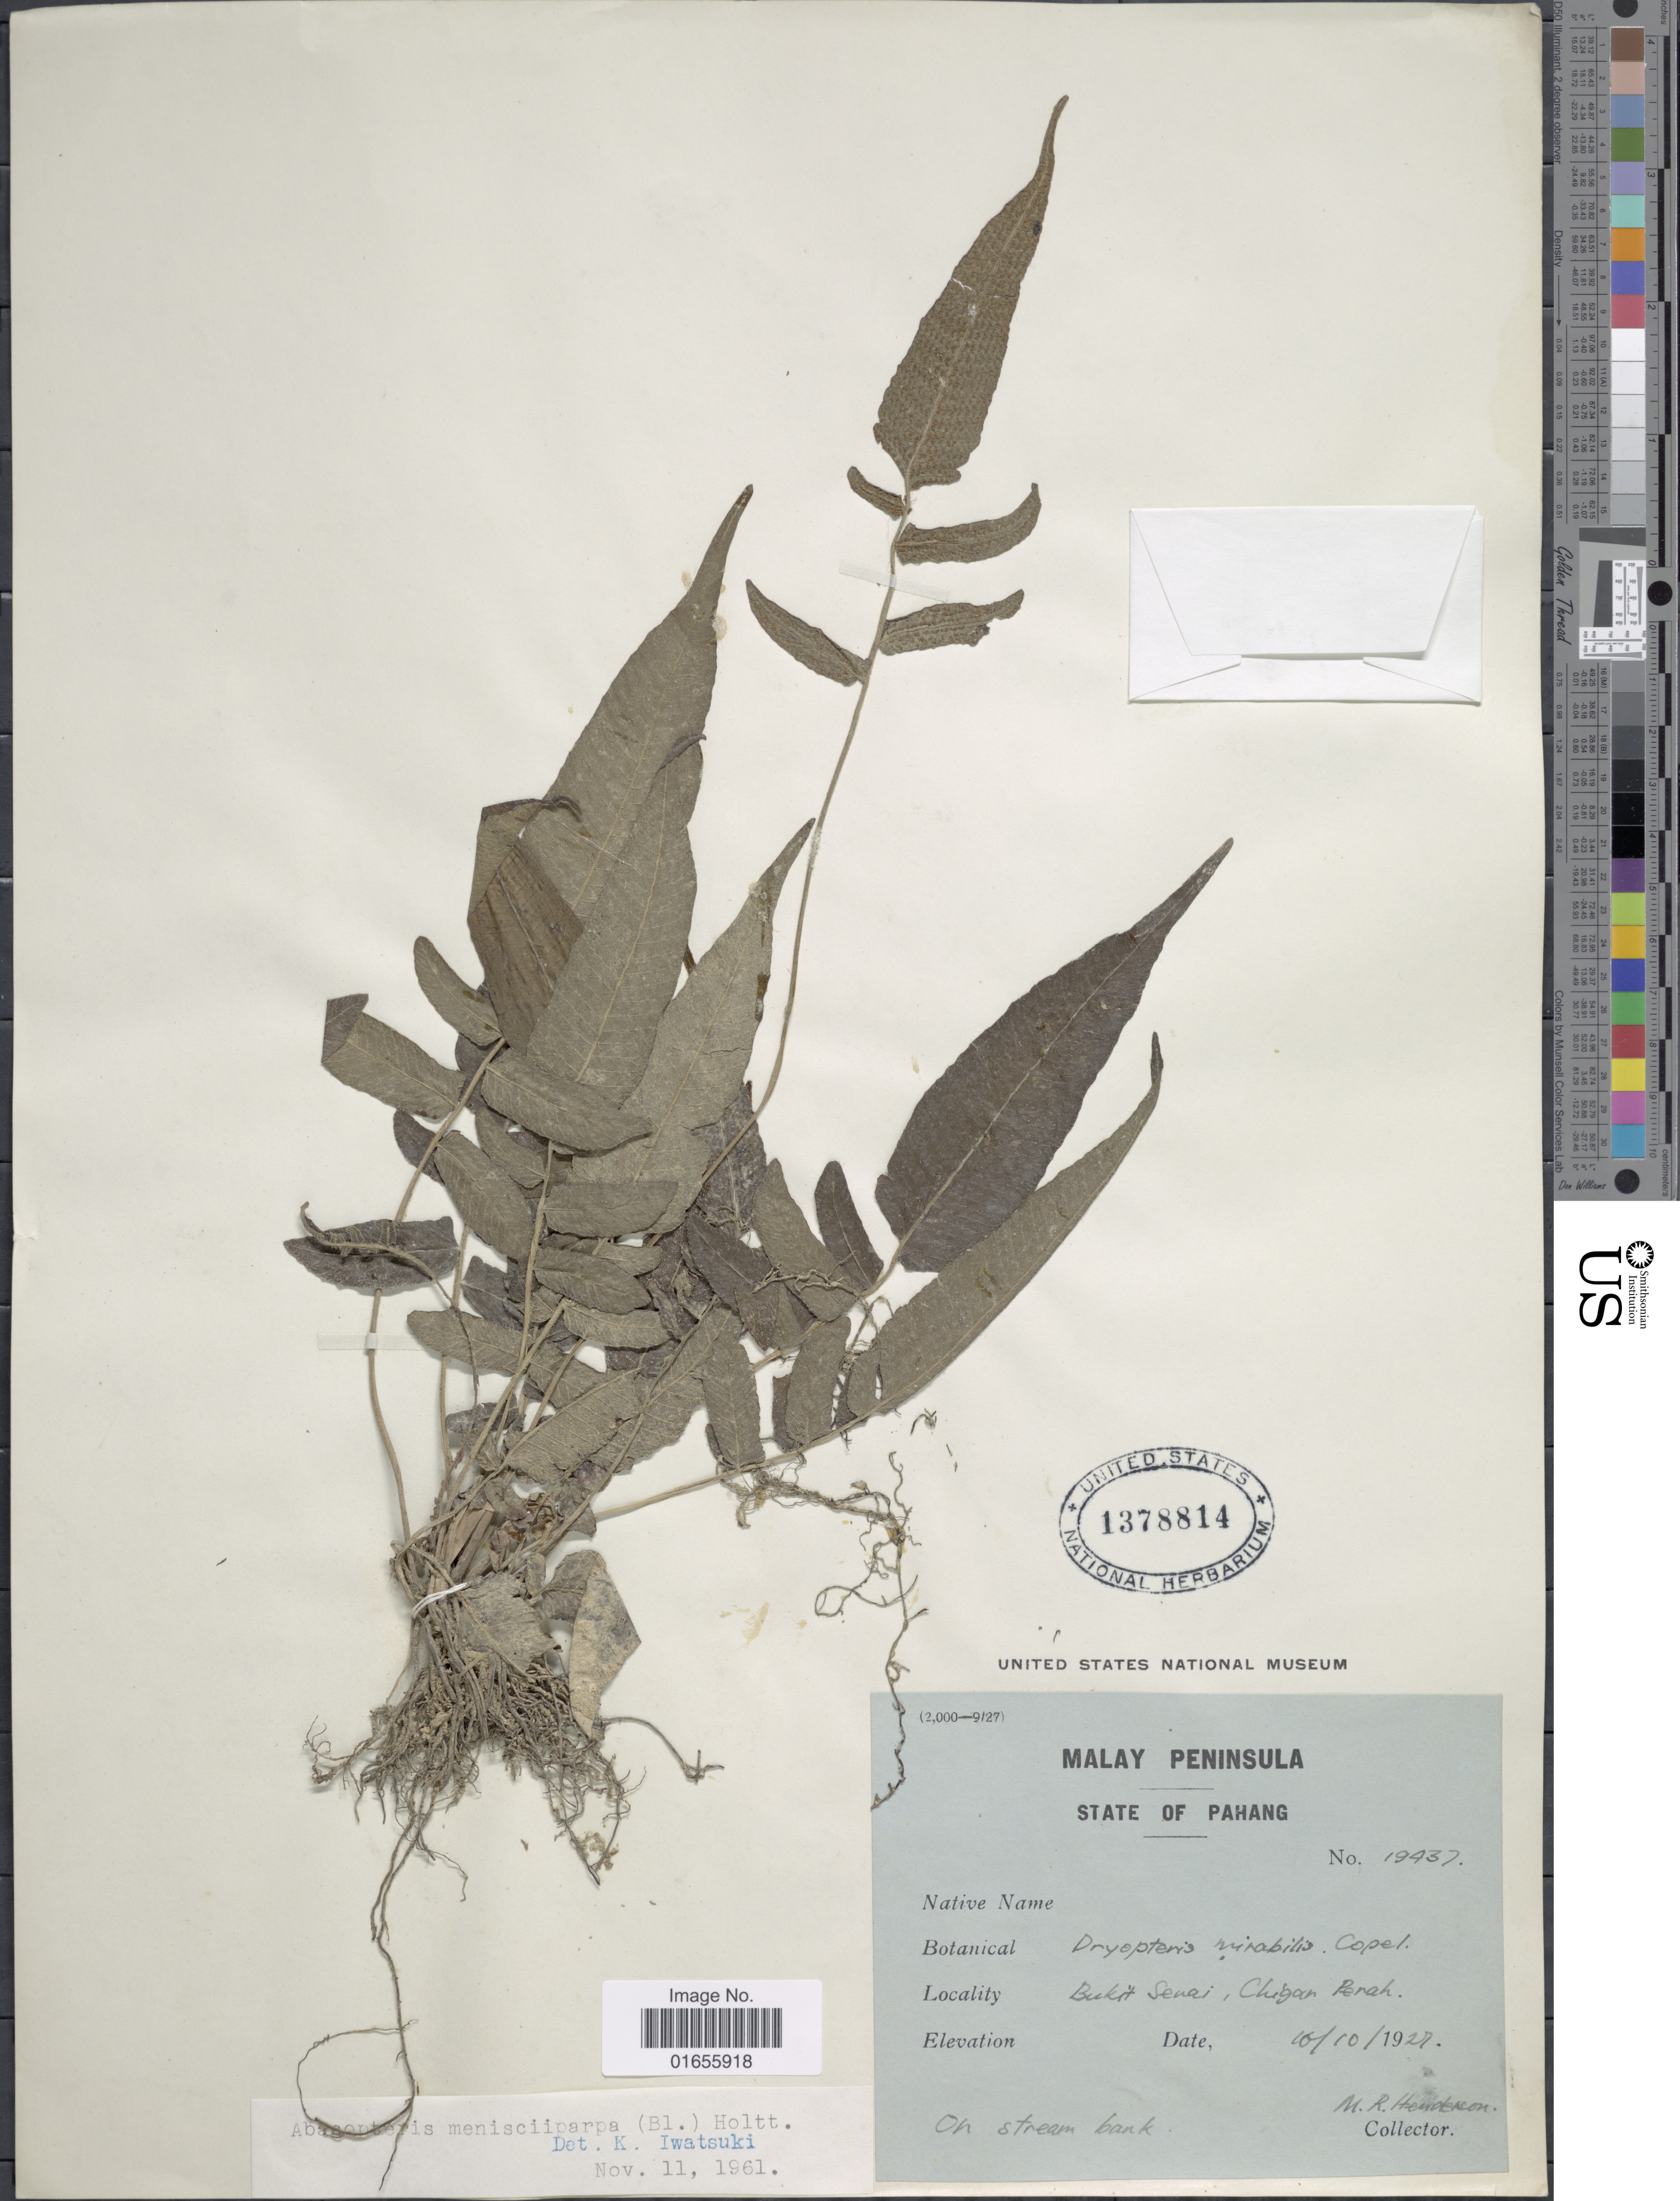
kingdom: Plantae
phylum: Tracheophyta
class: Polypodiopsida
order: Polypodiales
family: Thelypteridaceae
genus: Pronephrium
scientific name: Pronephrium menisciicarpon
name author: (Blume) Holttum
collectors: M. Henderson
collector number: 19437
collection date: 1927-10-10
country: Malaysia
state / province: Pahang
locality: Malay Peninsula, Bukit Senai, Chigan Brah [interpreted]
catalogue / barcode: US 1378814